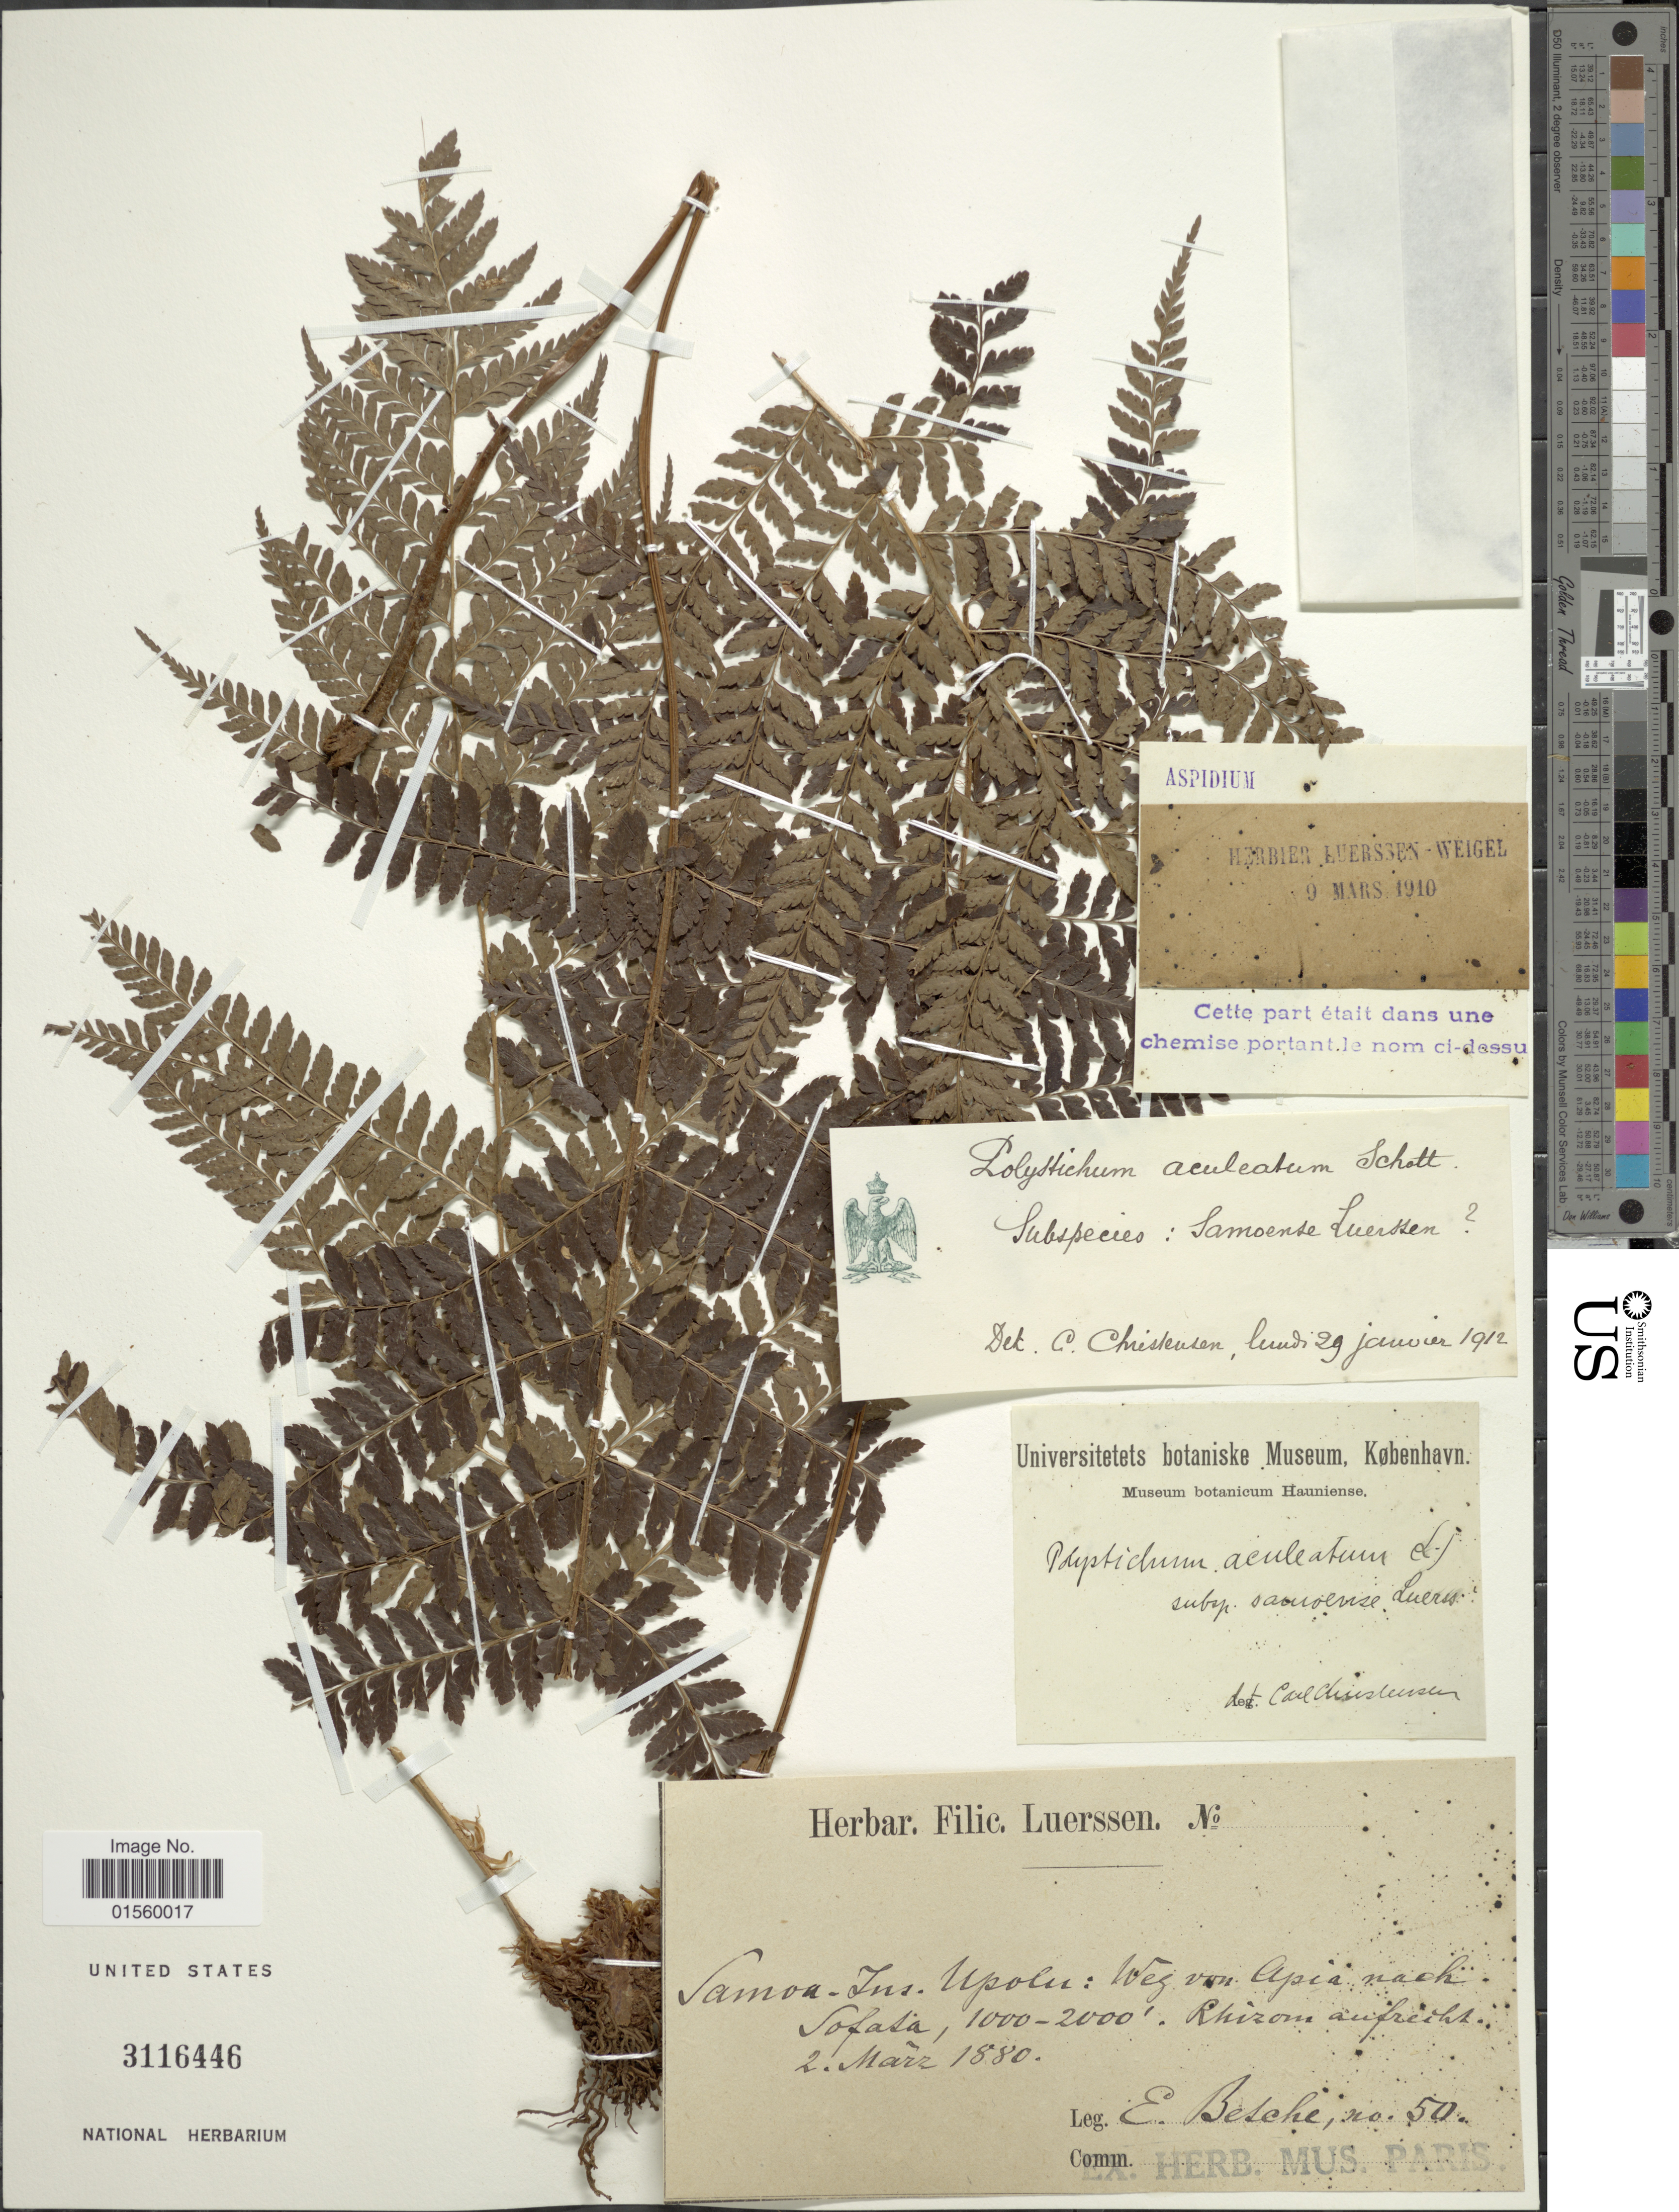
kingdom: Plantae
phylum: Tracheophyta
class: Polypodiopsida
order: Polypodiales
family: Dryopteridaceae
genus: Polystichum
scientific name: Polystichum aculeatum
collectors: Besche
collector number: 50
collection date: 1880-03-02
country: Samoa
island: Upolu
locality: Samoa-Ins. Upolu: Weg von Apia nach Sofasa [interpreted]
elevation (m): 305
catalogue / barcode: US 3116446